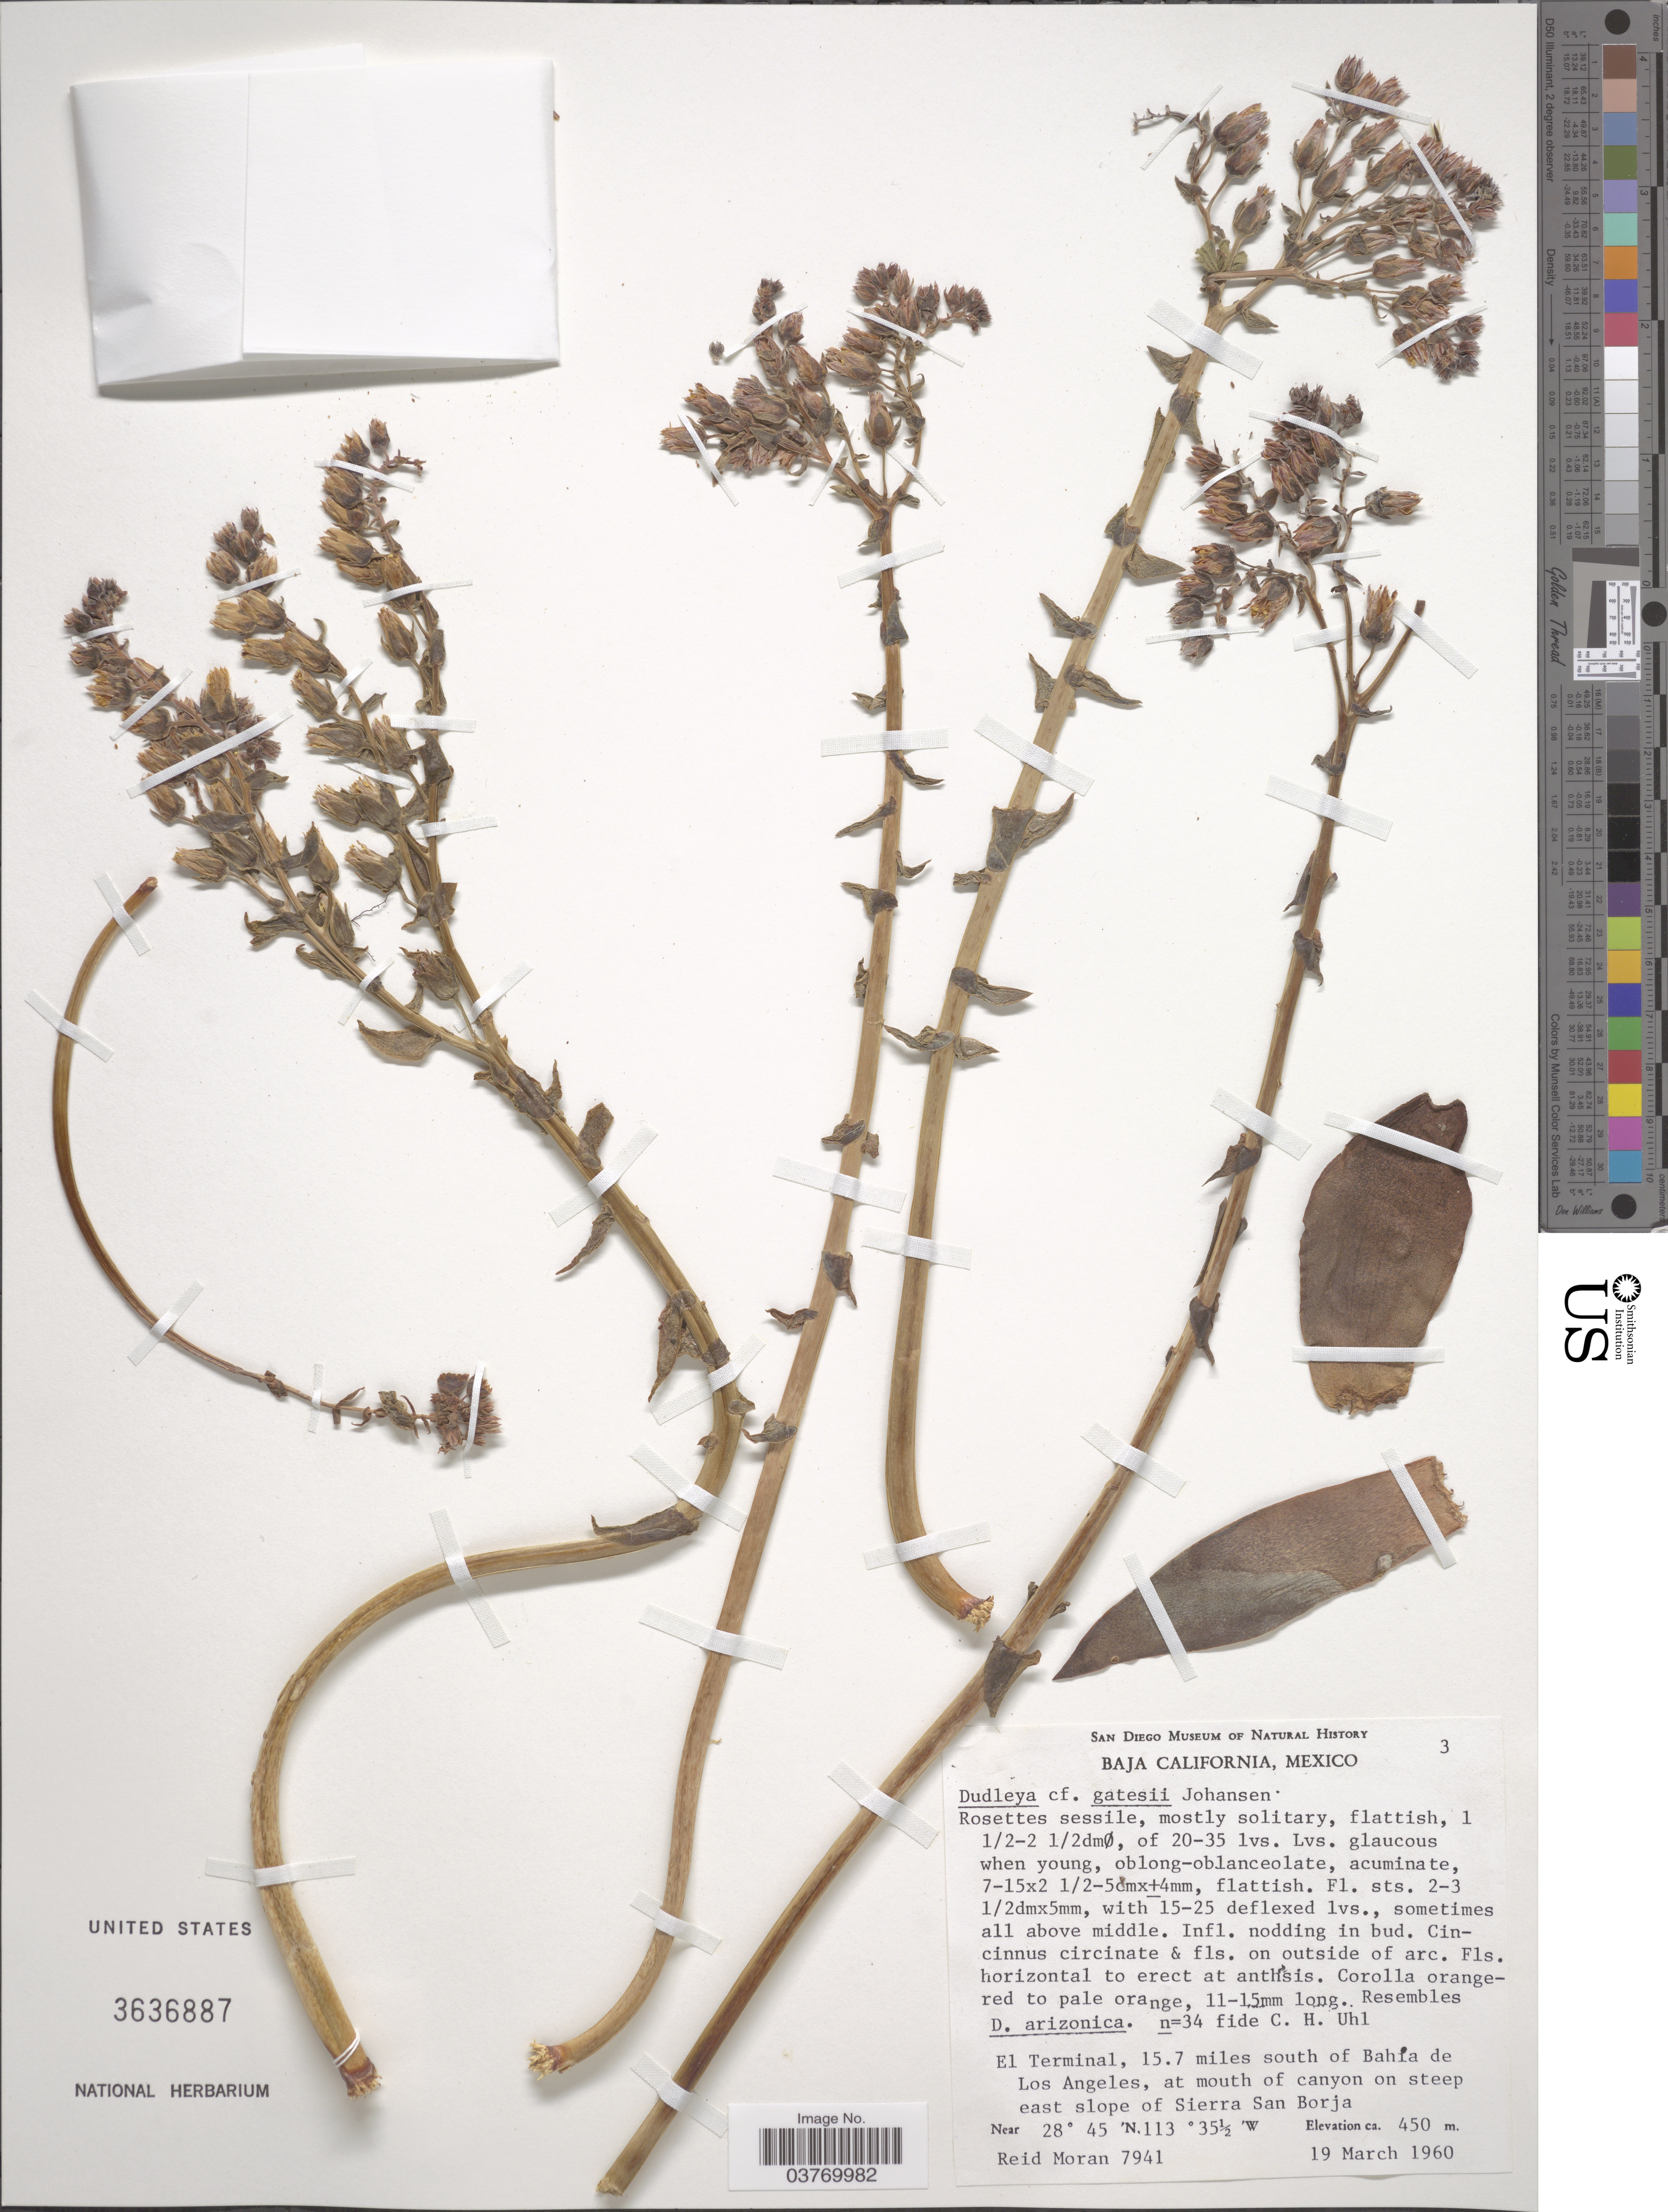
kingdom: Plantae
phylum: Tracheophyta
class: Magnoliopsida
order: Saxifragales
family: Crassulaceae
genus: Dudleya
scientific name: Dudleya gatesii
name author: D.A. Johans.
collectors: R. V. Moran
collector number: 7941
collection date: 1960-03-19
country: Mexico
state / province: Baja California Norte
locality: El Terminal, 15.7 miles south of Bahia de Los Angeles, at mouth of canyon on steep east slope of Sierra San Borja.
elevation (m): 450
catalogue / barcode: US 3636887